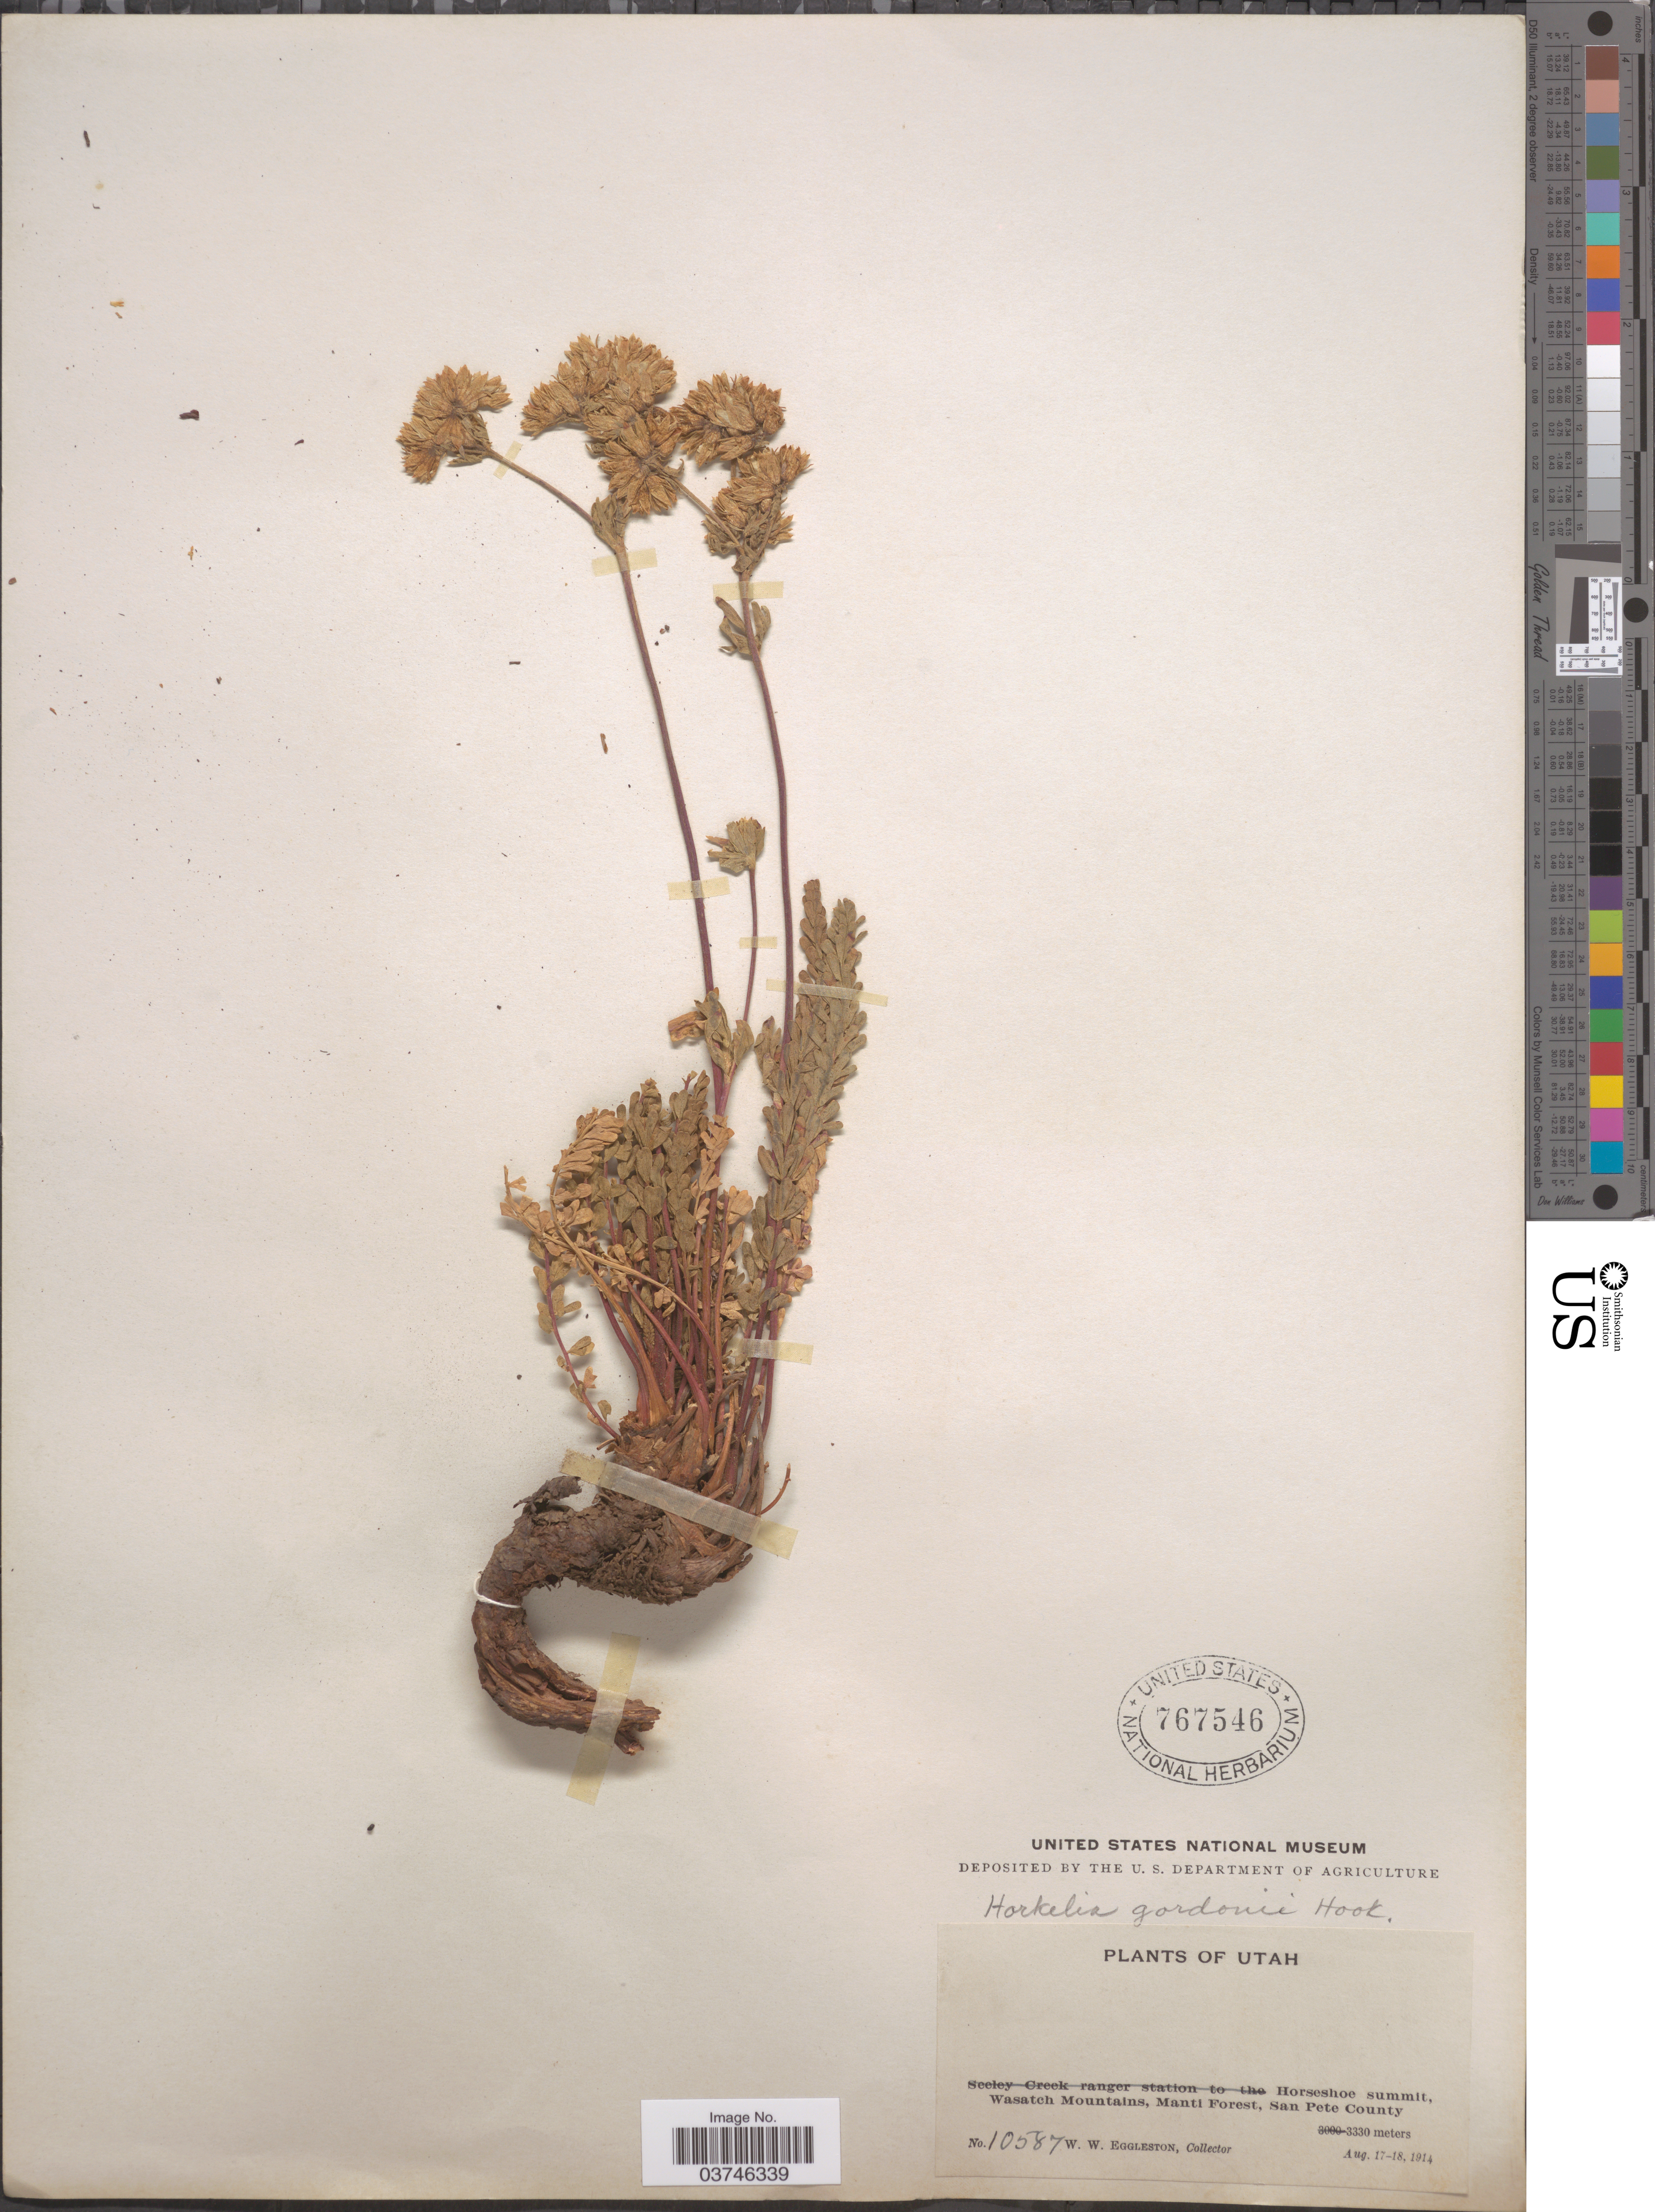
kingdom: Plantae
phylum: Tracheophyta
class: Magnoliopsida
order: Rosales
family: Rosaceae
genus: Potentilla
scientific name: Potentilla gordonii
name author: (Hook.) Greene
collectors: W. W. Eggleston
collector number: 10587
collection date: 1914-08-17/1914-08-18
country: United States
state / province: Utah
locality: Horseshoe summit, Wasatch Mountains, Manti Forest, San Pete County.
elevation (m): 3330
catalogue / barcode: US 767546